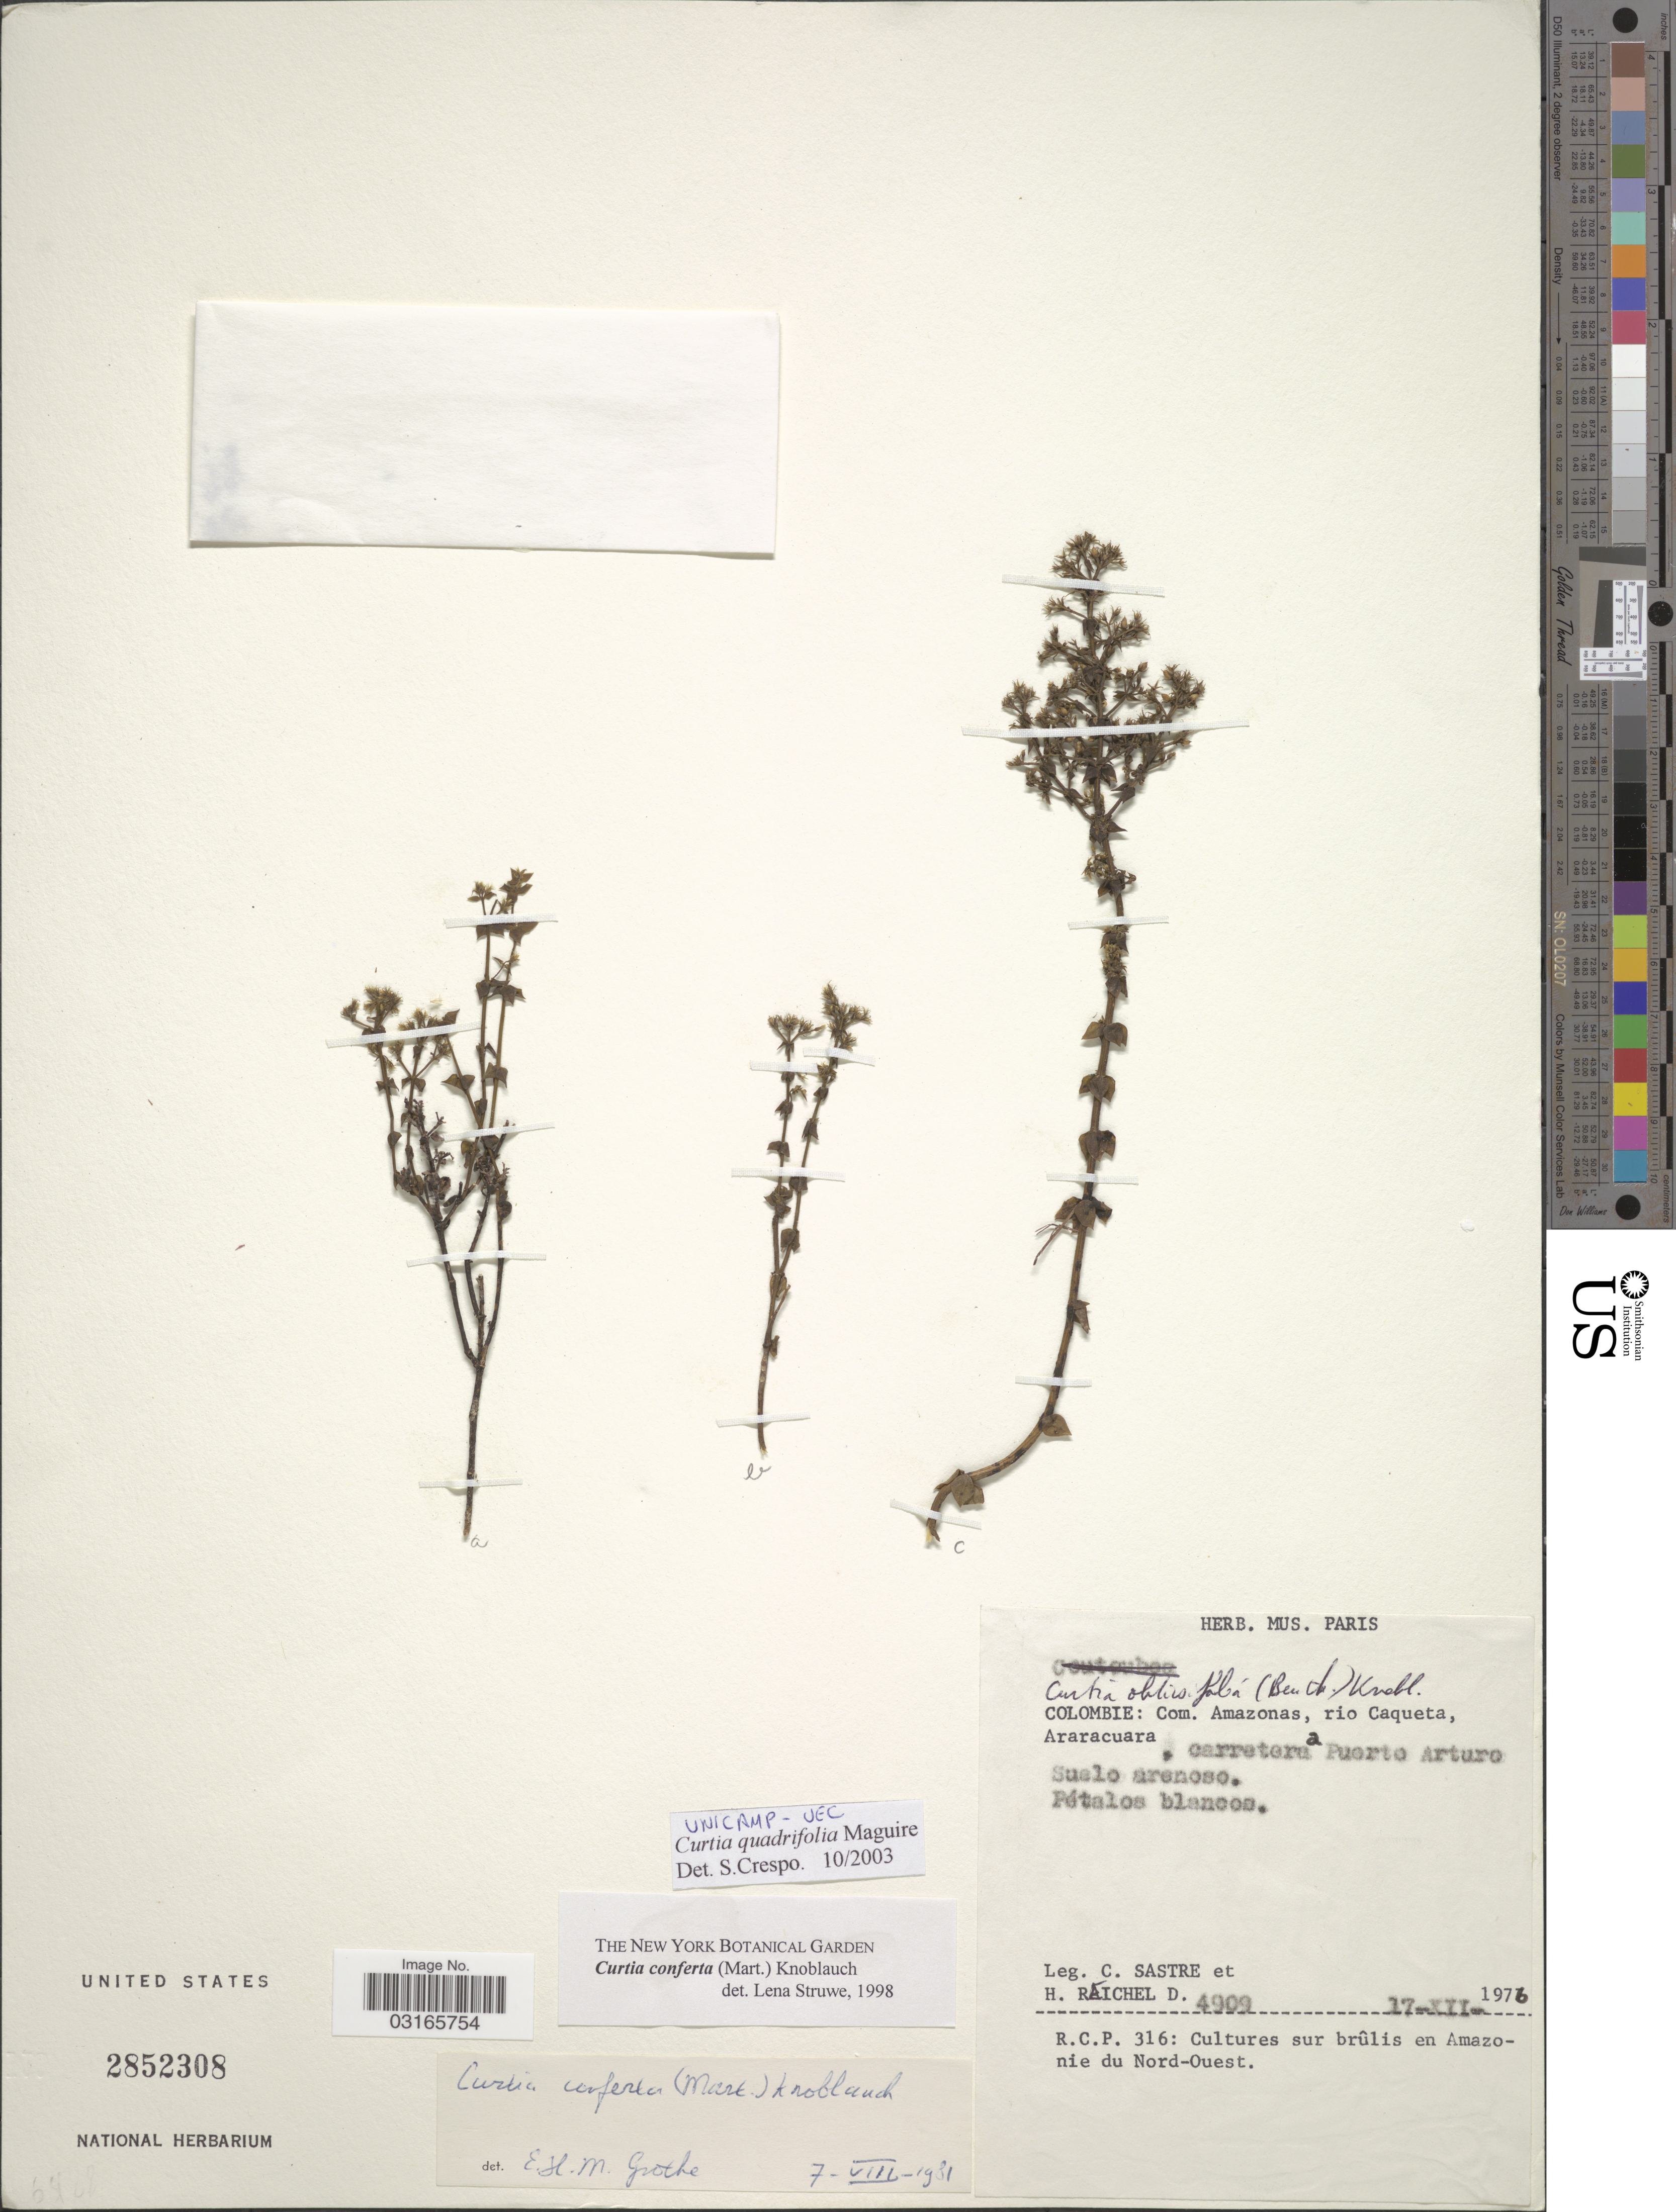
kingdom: Plantae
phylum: Tracheophyta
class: Magnoliopsida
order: Gentianales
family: Gentianaceae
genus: Curtia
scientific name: Curtia quadrifolia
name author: Maguire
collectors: C. Sastre & H. Raichel D.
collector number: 4909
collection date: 1976-12-17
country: Colombia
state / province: Amazônas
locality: Com. Amazonas, rio Caqueta, Araracuara, carretera Puerto Arturo.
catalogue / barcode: US 2852308